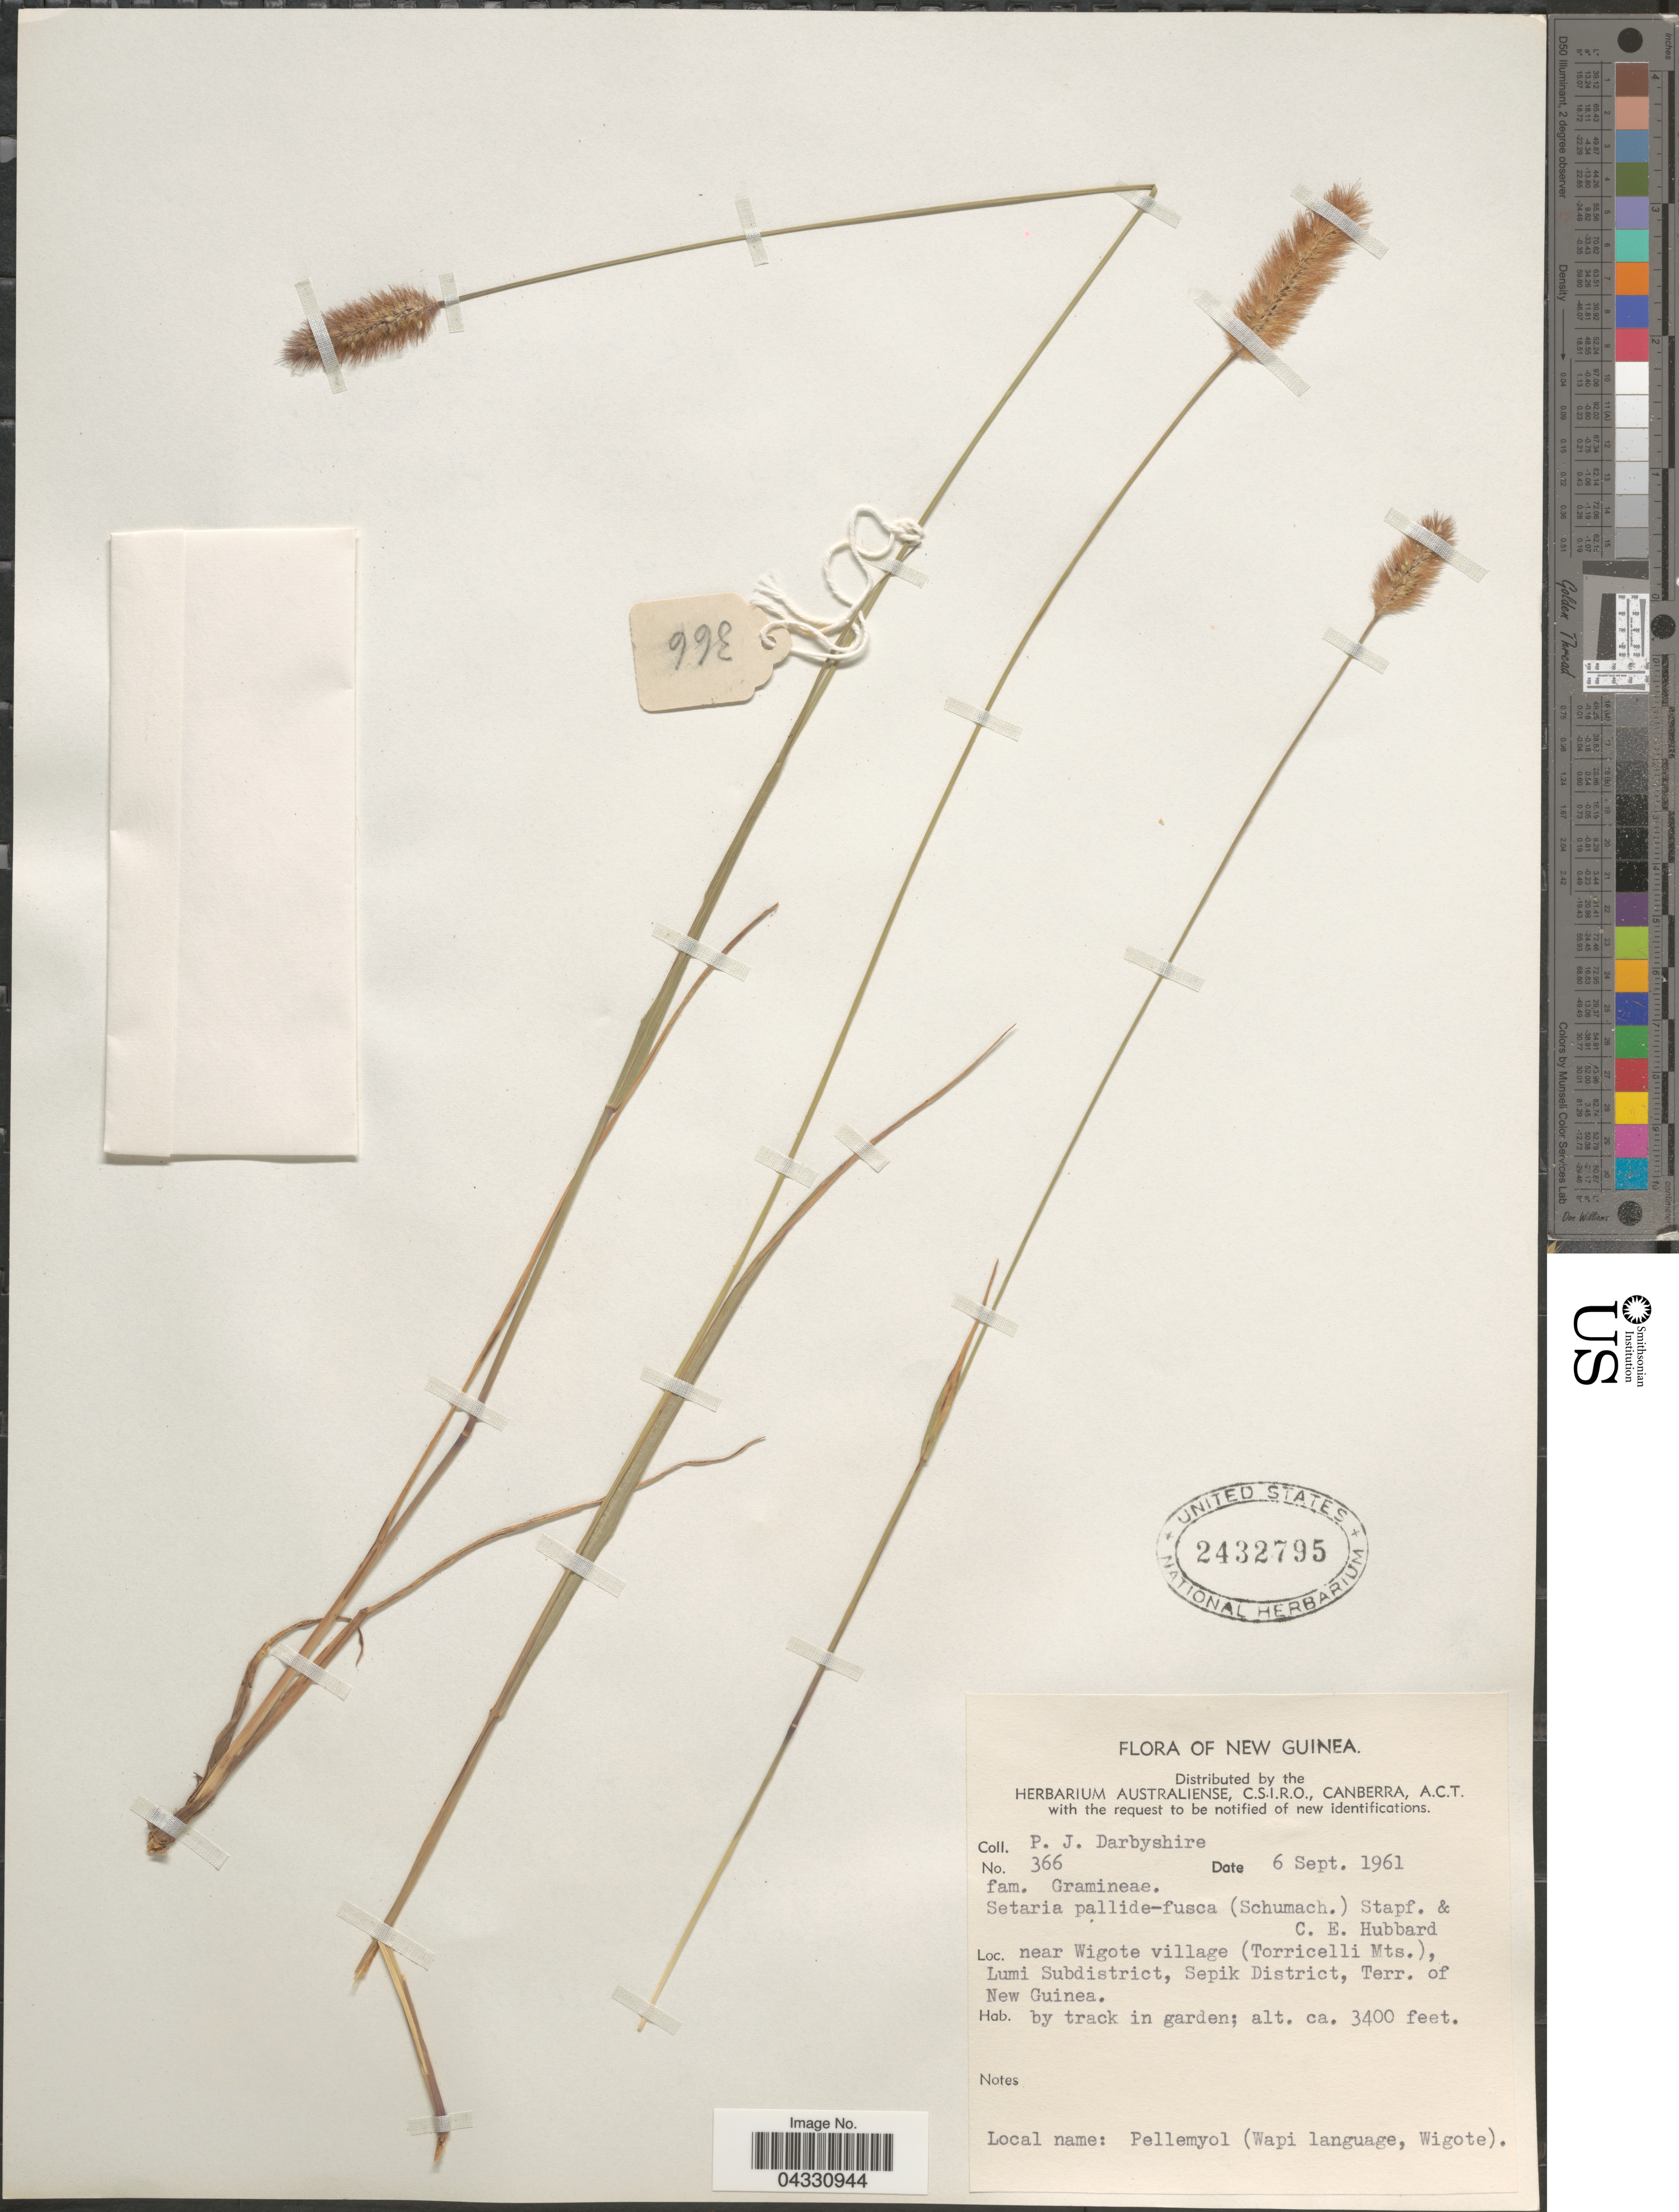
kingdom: Plantae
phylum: Tracheophyta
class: Liliopsida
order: Poales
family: Poaceae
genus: Setaria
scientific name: Setaria pallide-fusca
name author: (Schumach.) Stapf & C.E. Hubb.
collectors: P. Darbyshire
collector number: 366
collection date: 1961-09-06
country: Papua New Guinea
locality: New Guinea. Near Wigote village (Torricelli Mts.), Lumi Subdistrict, Sepik District, Terr. of New Guinea.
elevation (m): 1036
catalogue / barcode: US 2432795